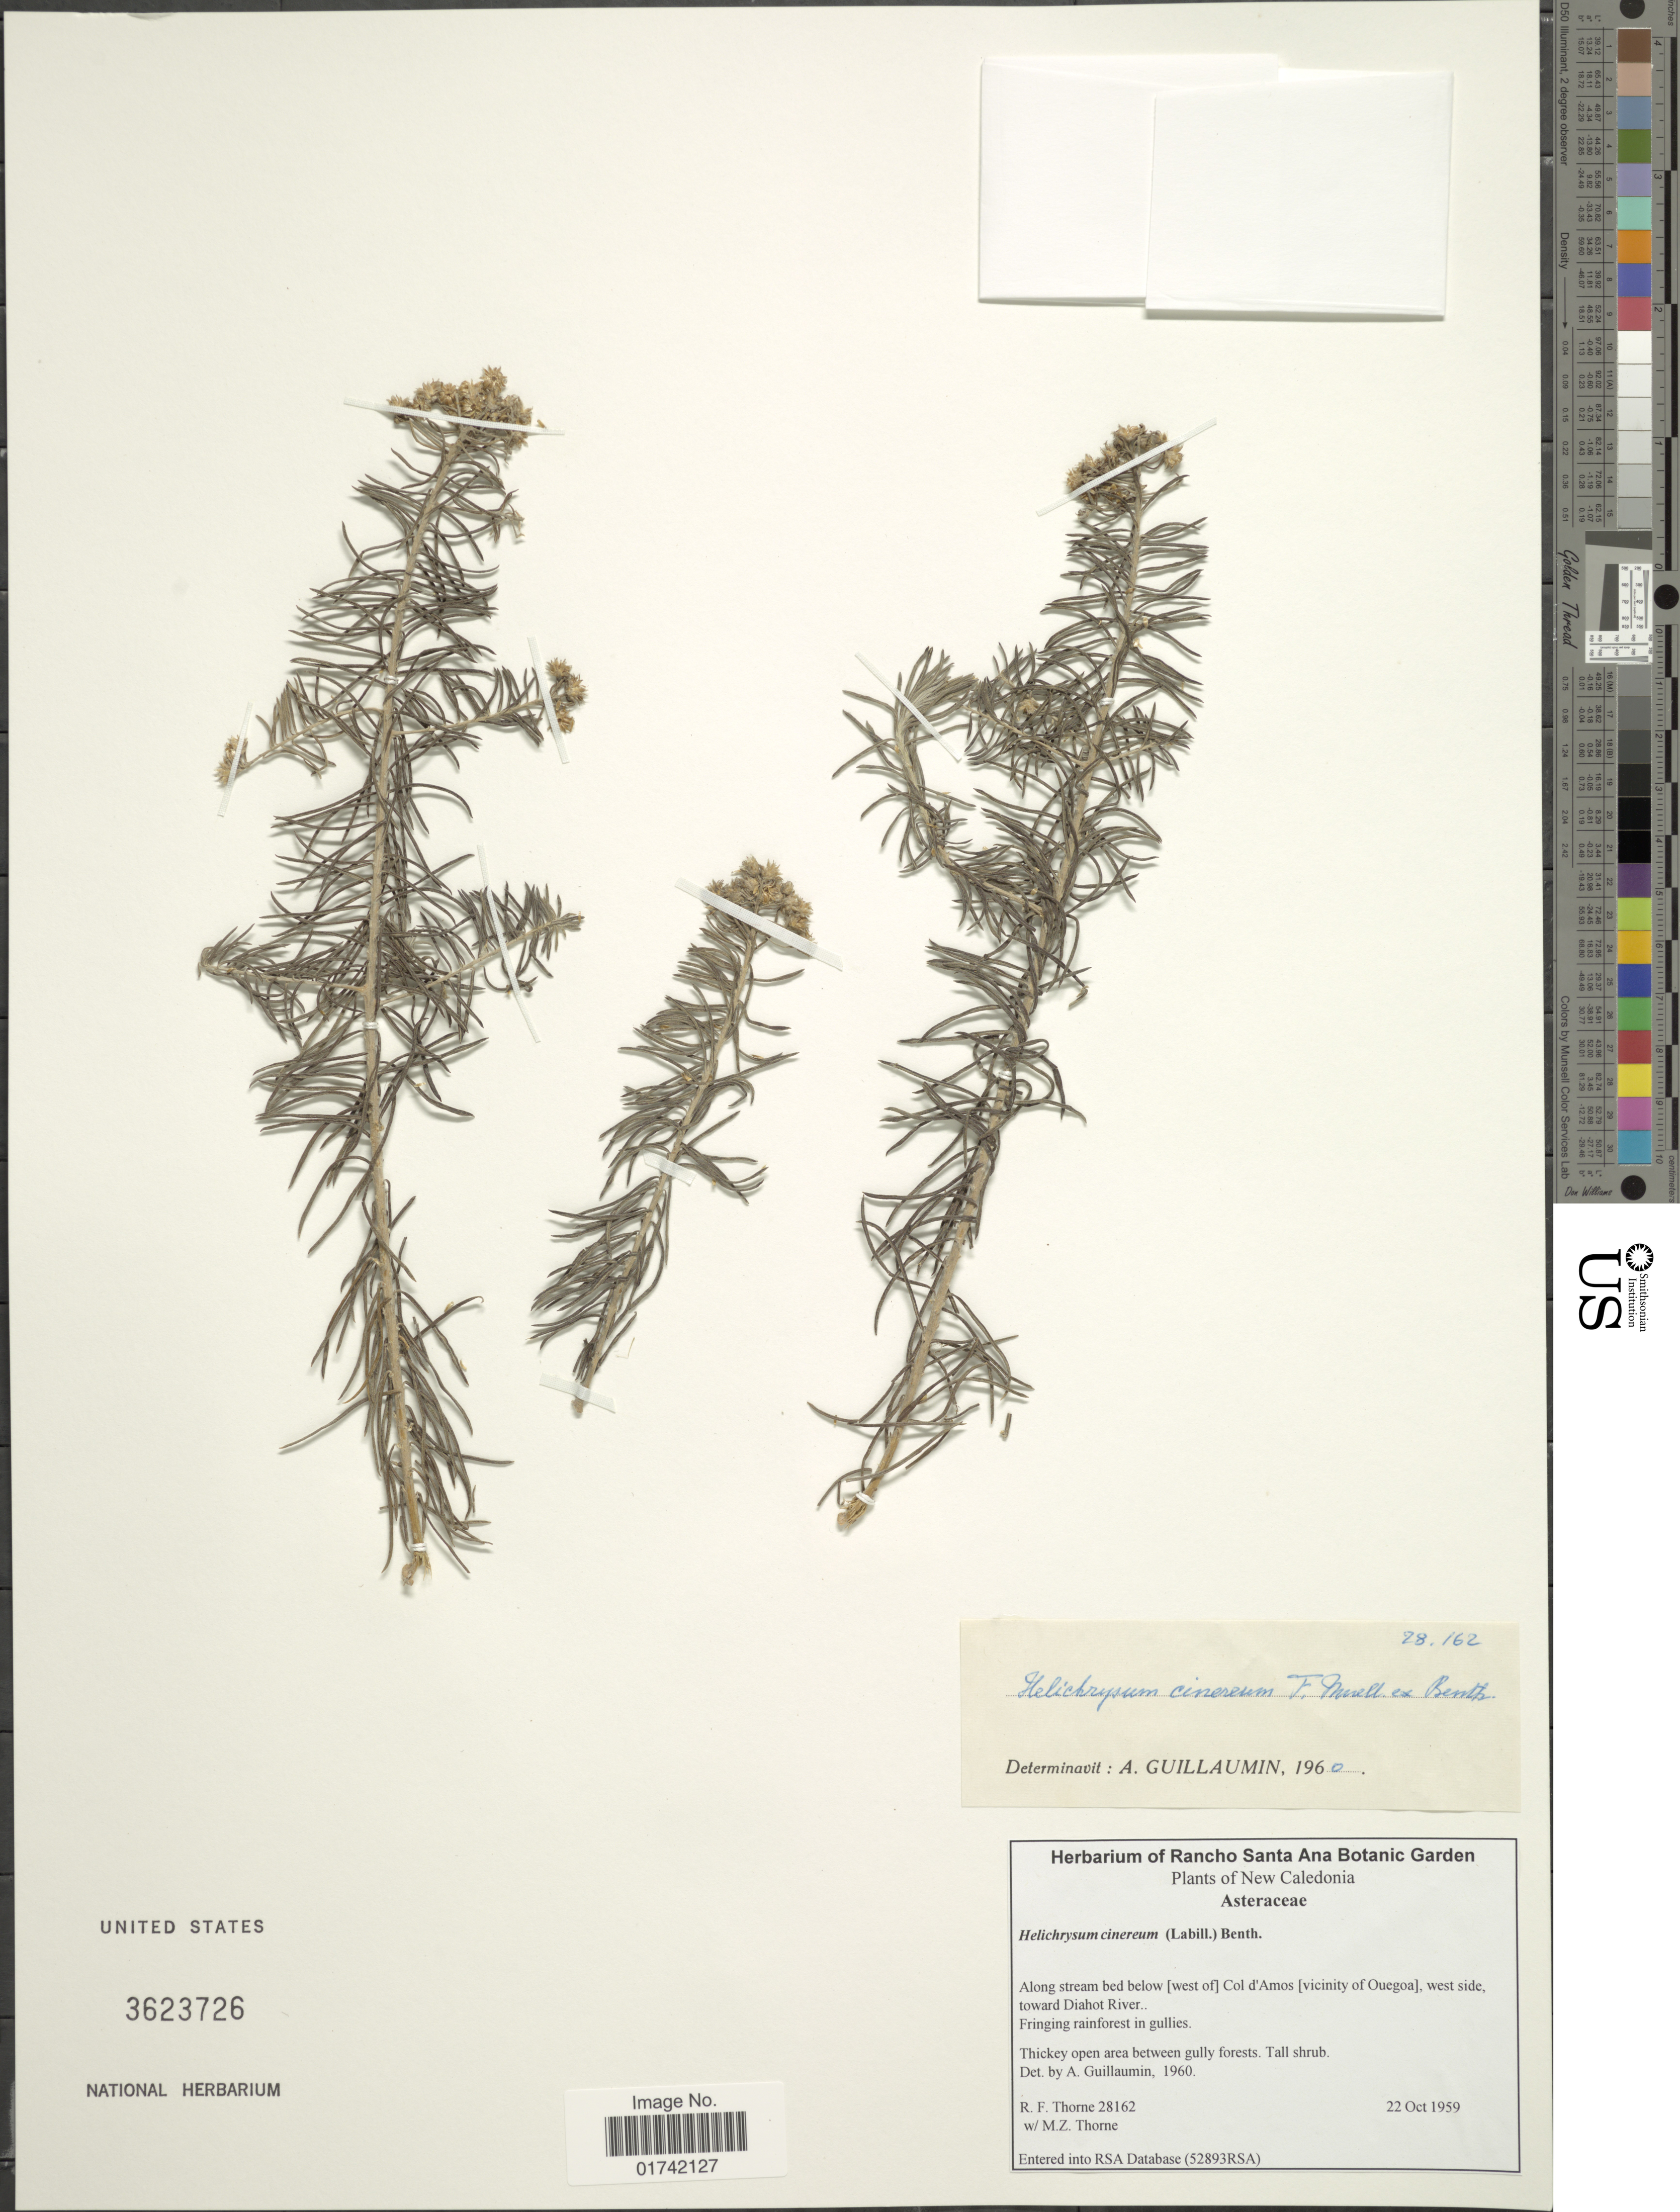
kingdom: Plantae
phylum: Tracheophyta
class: Magnoliopsida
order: Asterales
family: Asteraceae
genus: Helichrysum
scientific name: Helichrysum cinereum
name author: (Labill.) F. Muell. ex Benth.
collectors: R. F. Thorne & M. Thorne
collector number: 28162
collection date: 1959-10-22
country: New Caledonia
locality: Along stream bed below [west of] Col d'Amos [vicinity of Ouegoa], west side, toward Diahot River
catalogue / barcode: US 3623726